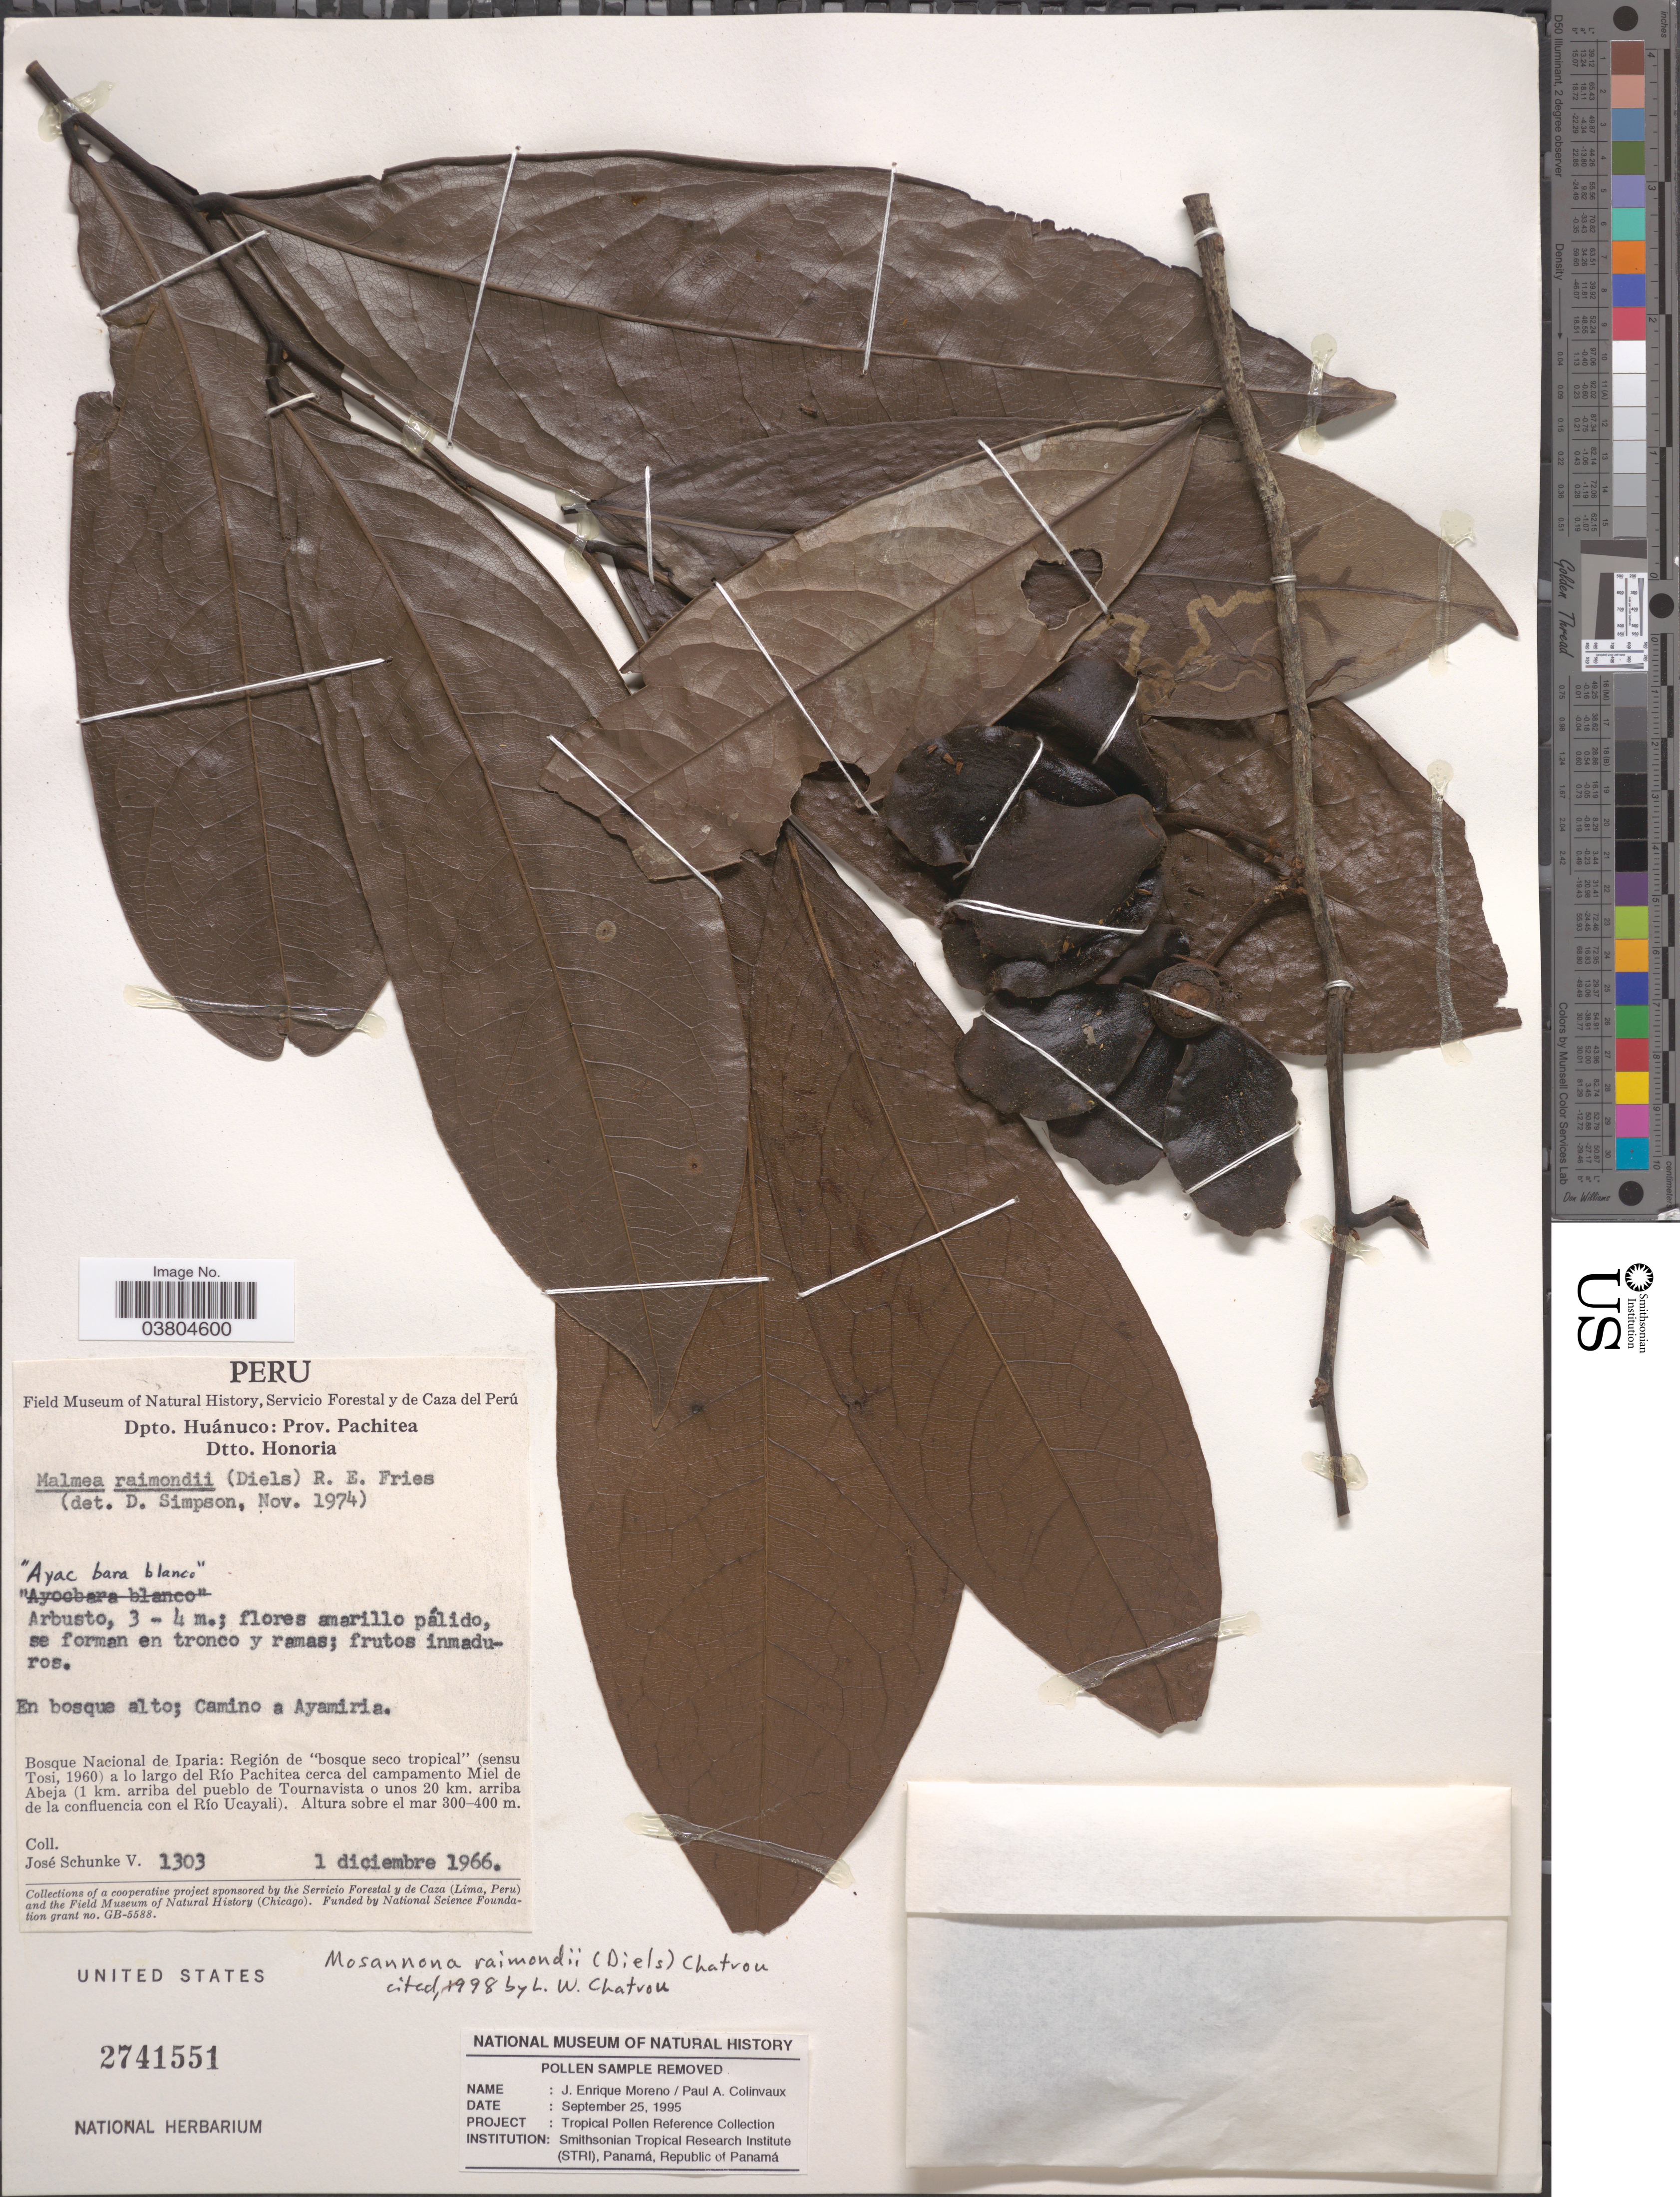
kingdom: Plantae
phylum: Tracheophyta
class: Magnoliopsida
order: Magnoliales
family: Annonaceae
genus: Mosannona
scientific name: Mosannona raimondii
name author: (Diels) Chatrou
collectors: J. Schunke Vigo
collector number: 1303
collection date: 1966-12-01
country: Peru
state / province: Huánuco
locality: Dpto. Huánuco: Prov. Pachitea. Dtto. Honoria. En bosque alto; Camino a Ayamiria. Bosque Nacional de Iparía: Región de "bosque seco tropical" (sensu Tosi, 1960) a lo largo del Río Pachitea cerca del campamento Miel de Abeja (1 km. arriba del pueblo de Tournavista o unos 20 km. arriba de la confluencia con el Río Ucayali).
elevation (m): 300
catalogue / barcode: US 2741551